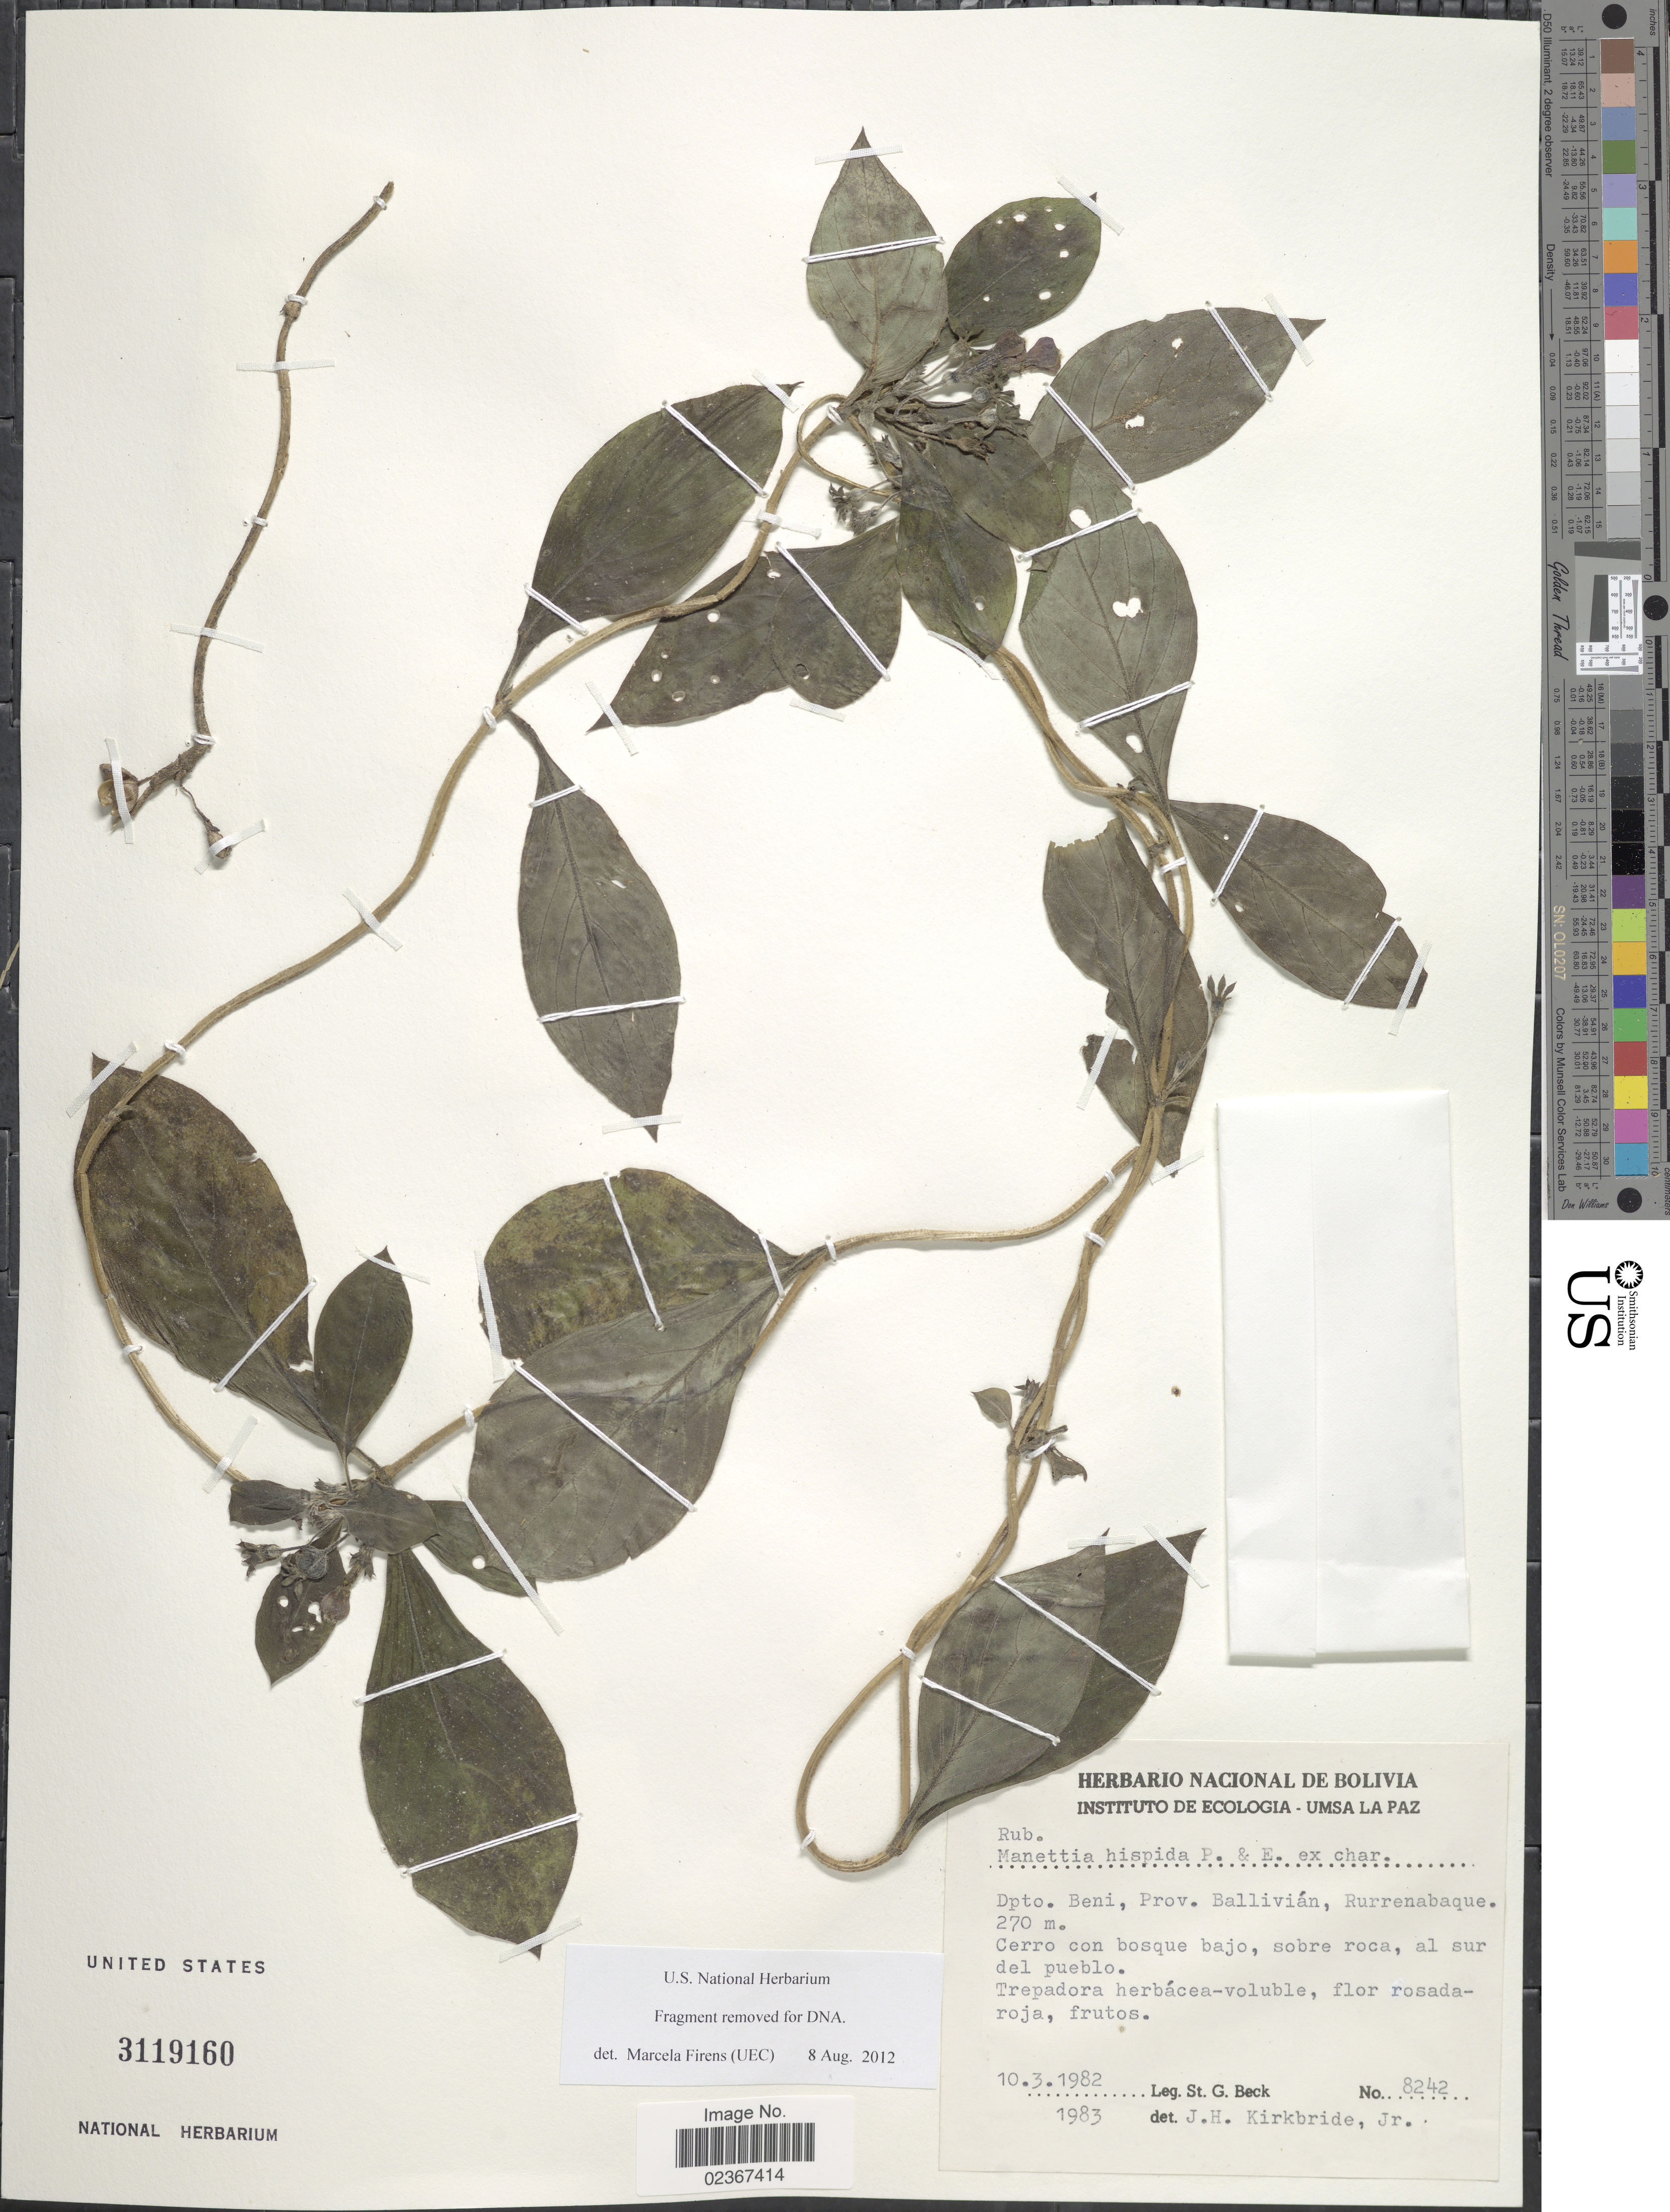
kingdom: Plantae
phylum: Tracheophyta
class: Magnoliopsida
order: Gentianales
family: Rubiaceae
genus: Manettia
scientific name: Manettia hispida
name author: Poepp.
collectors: S. G. Beck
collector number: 8242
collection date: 1982-03-10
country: Bolivia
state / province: Beni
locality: Prov. Ballivian, Rurrenabaque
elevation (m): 270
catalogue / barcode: US 3119160